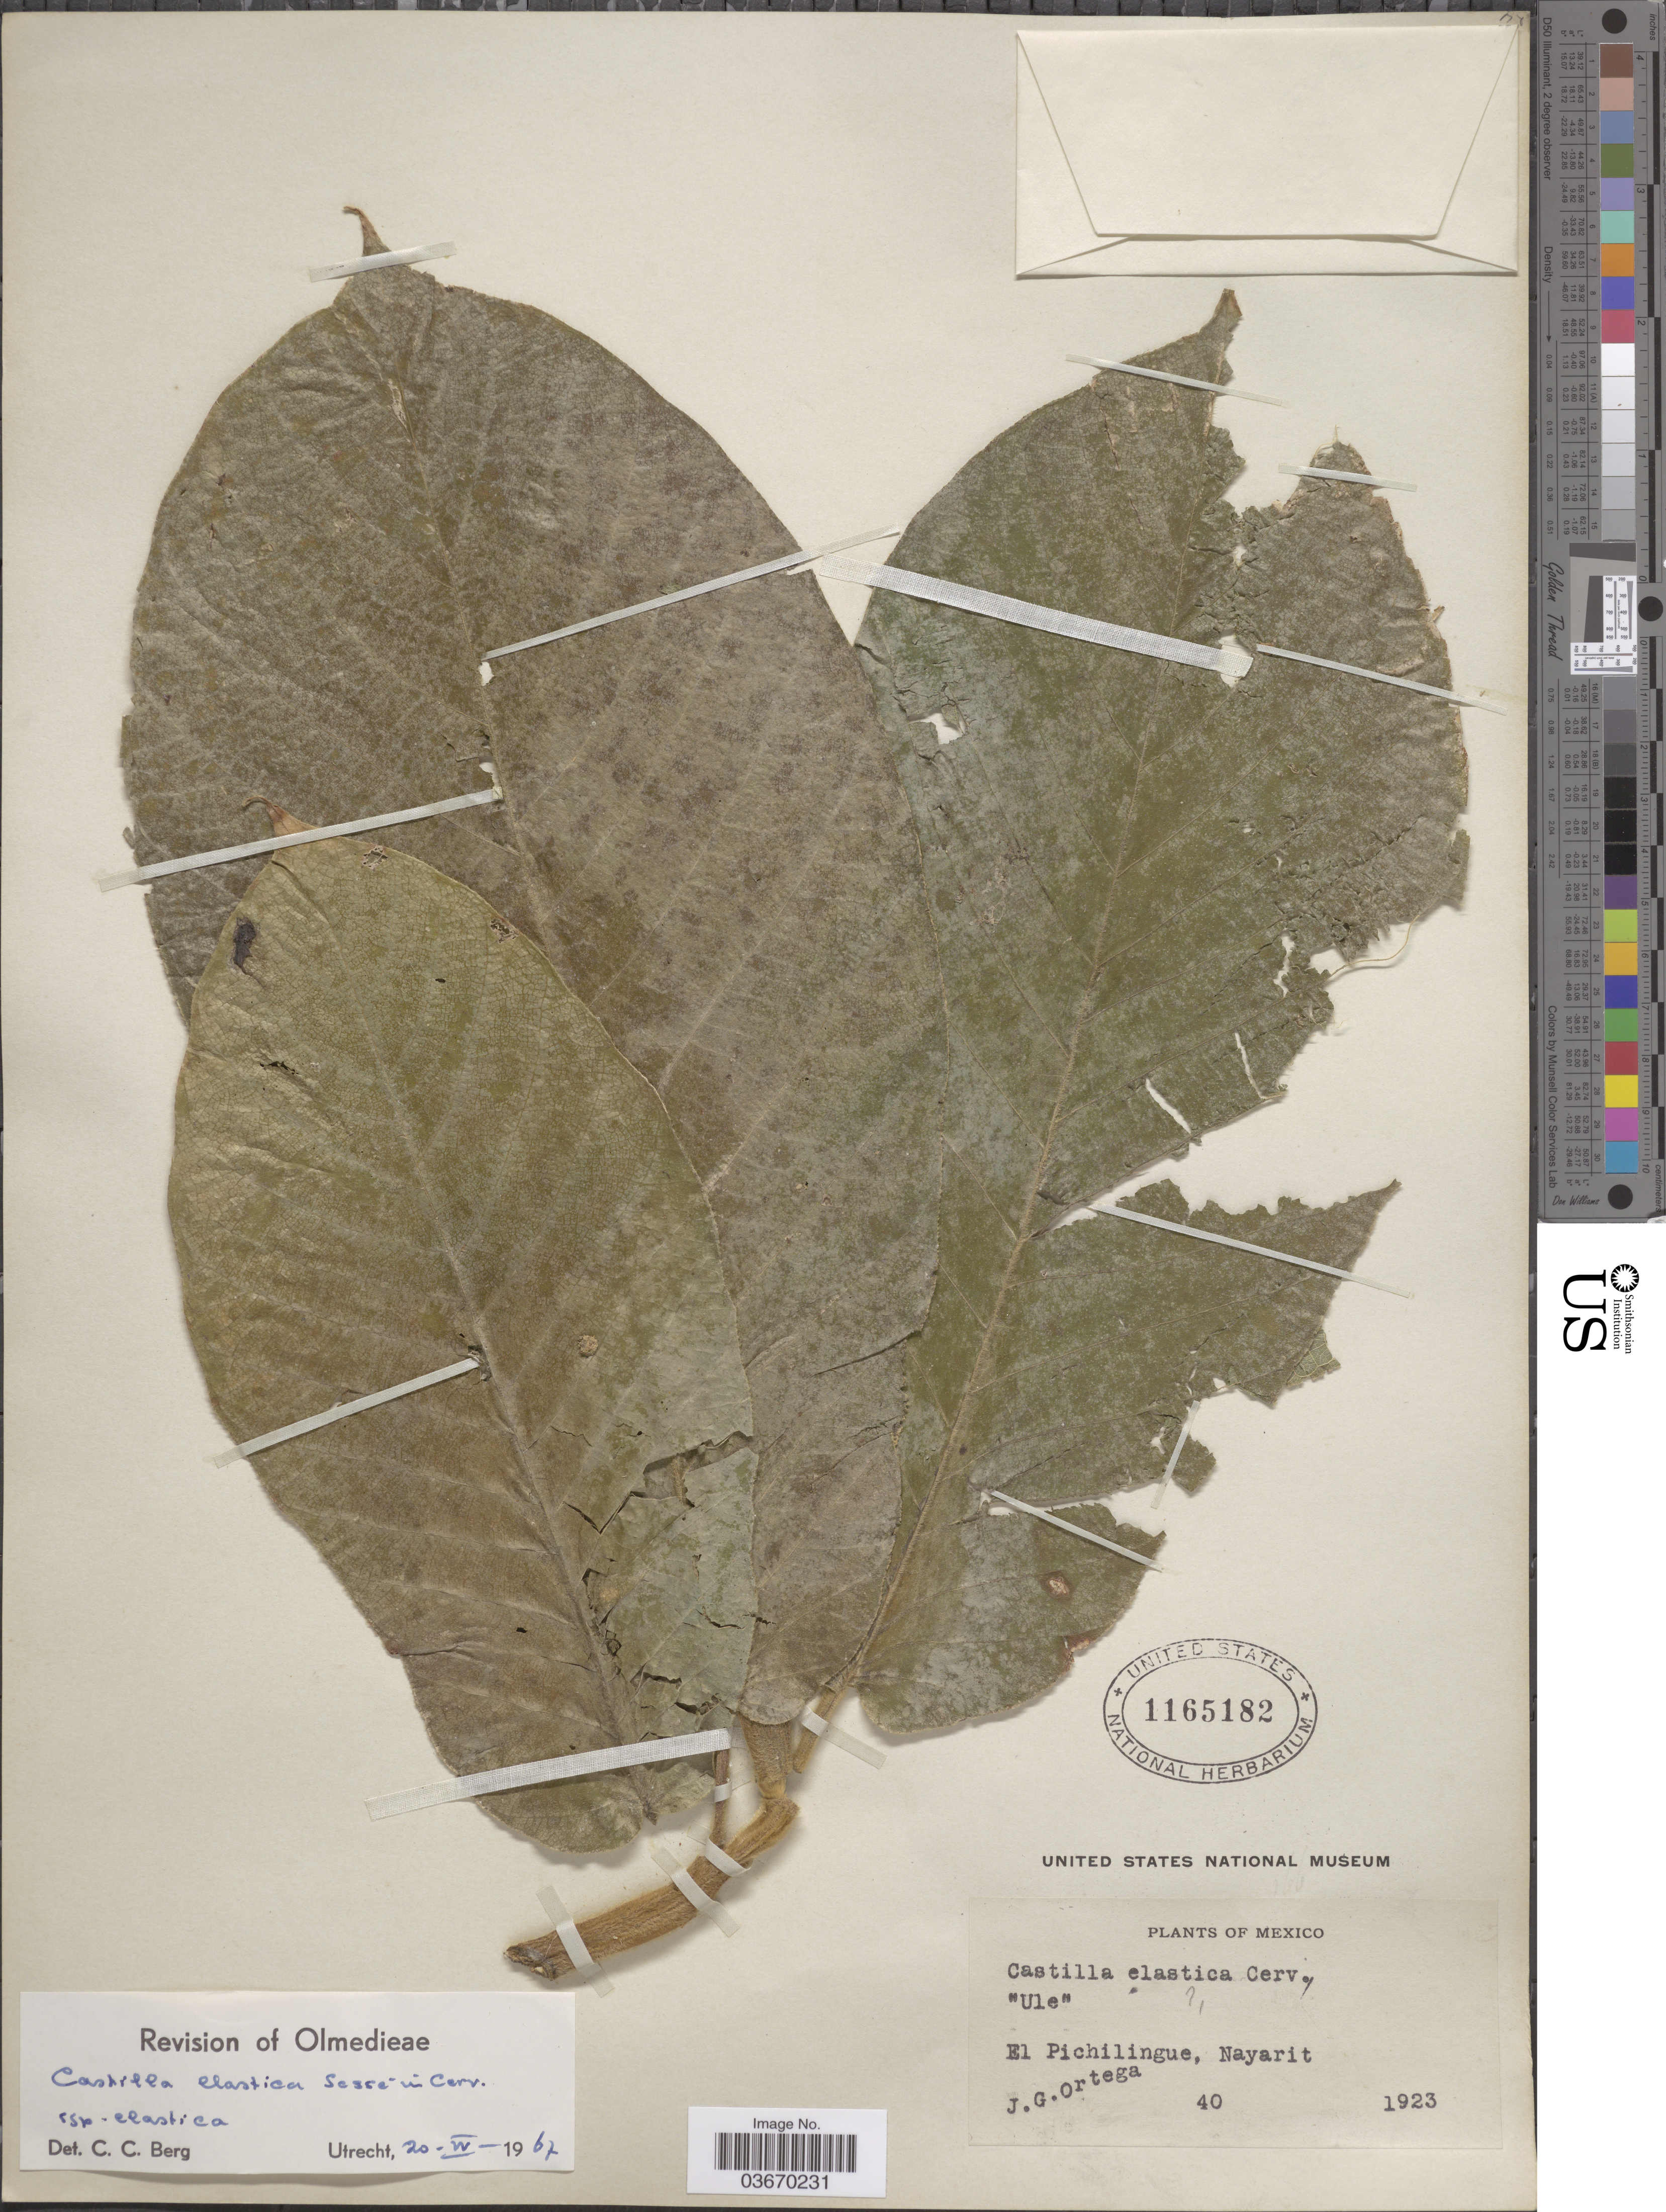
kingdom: Plantae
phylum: Tracheophyta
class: Magnoliopsida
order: Rosales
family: Moraceae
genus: Castilla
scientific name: Castilla elastica subsp. elastica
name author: Sessé ex Cerv.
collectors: J. Ortega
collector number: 40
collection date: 1923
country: Mexico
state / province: Nayarit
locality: El Pichilingue.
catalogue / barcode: US 1165182